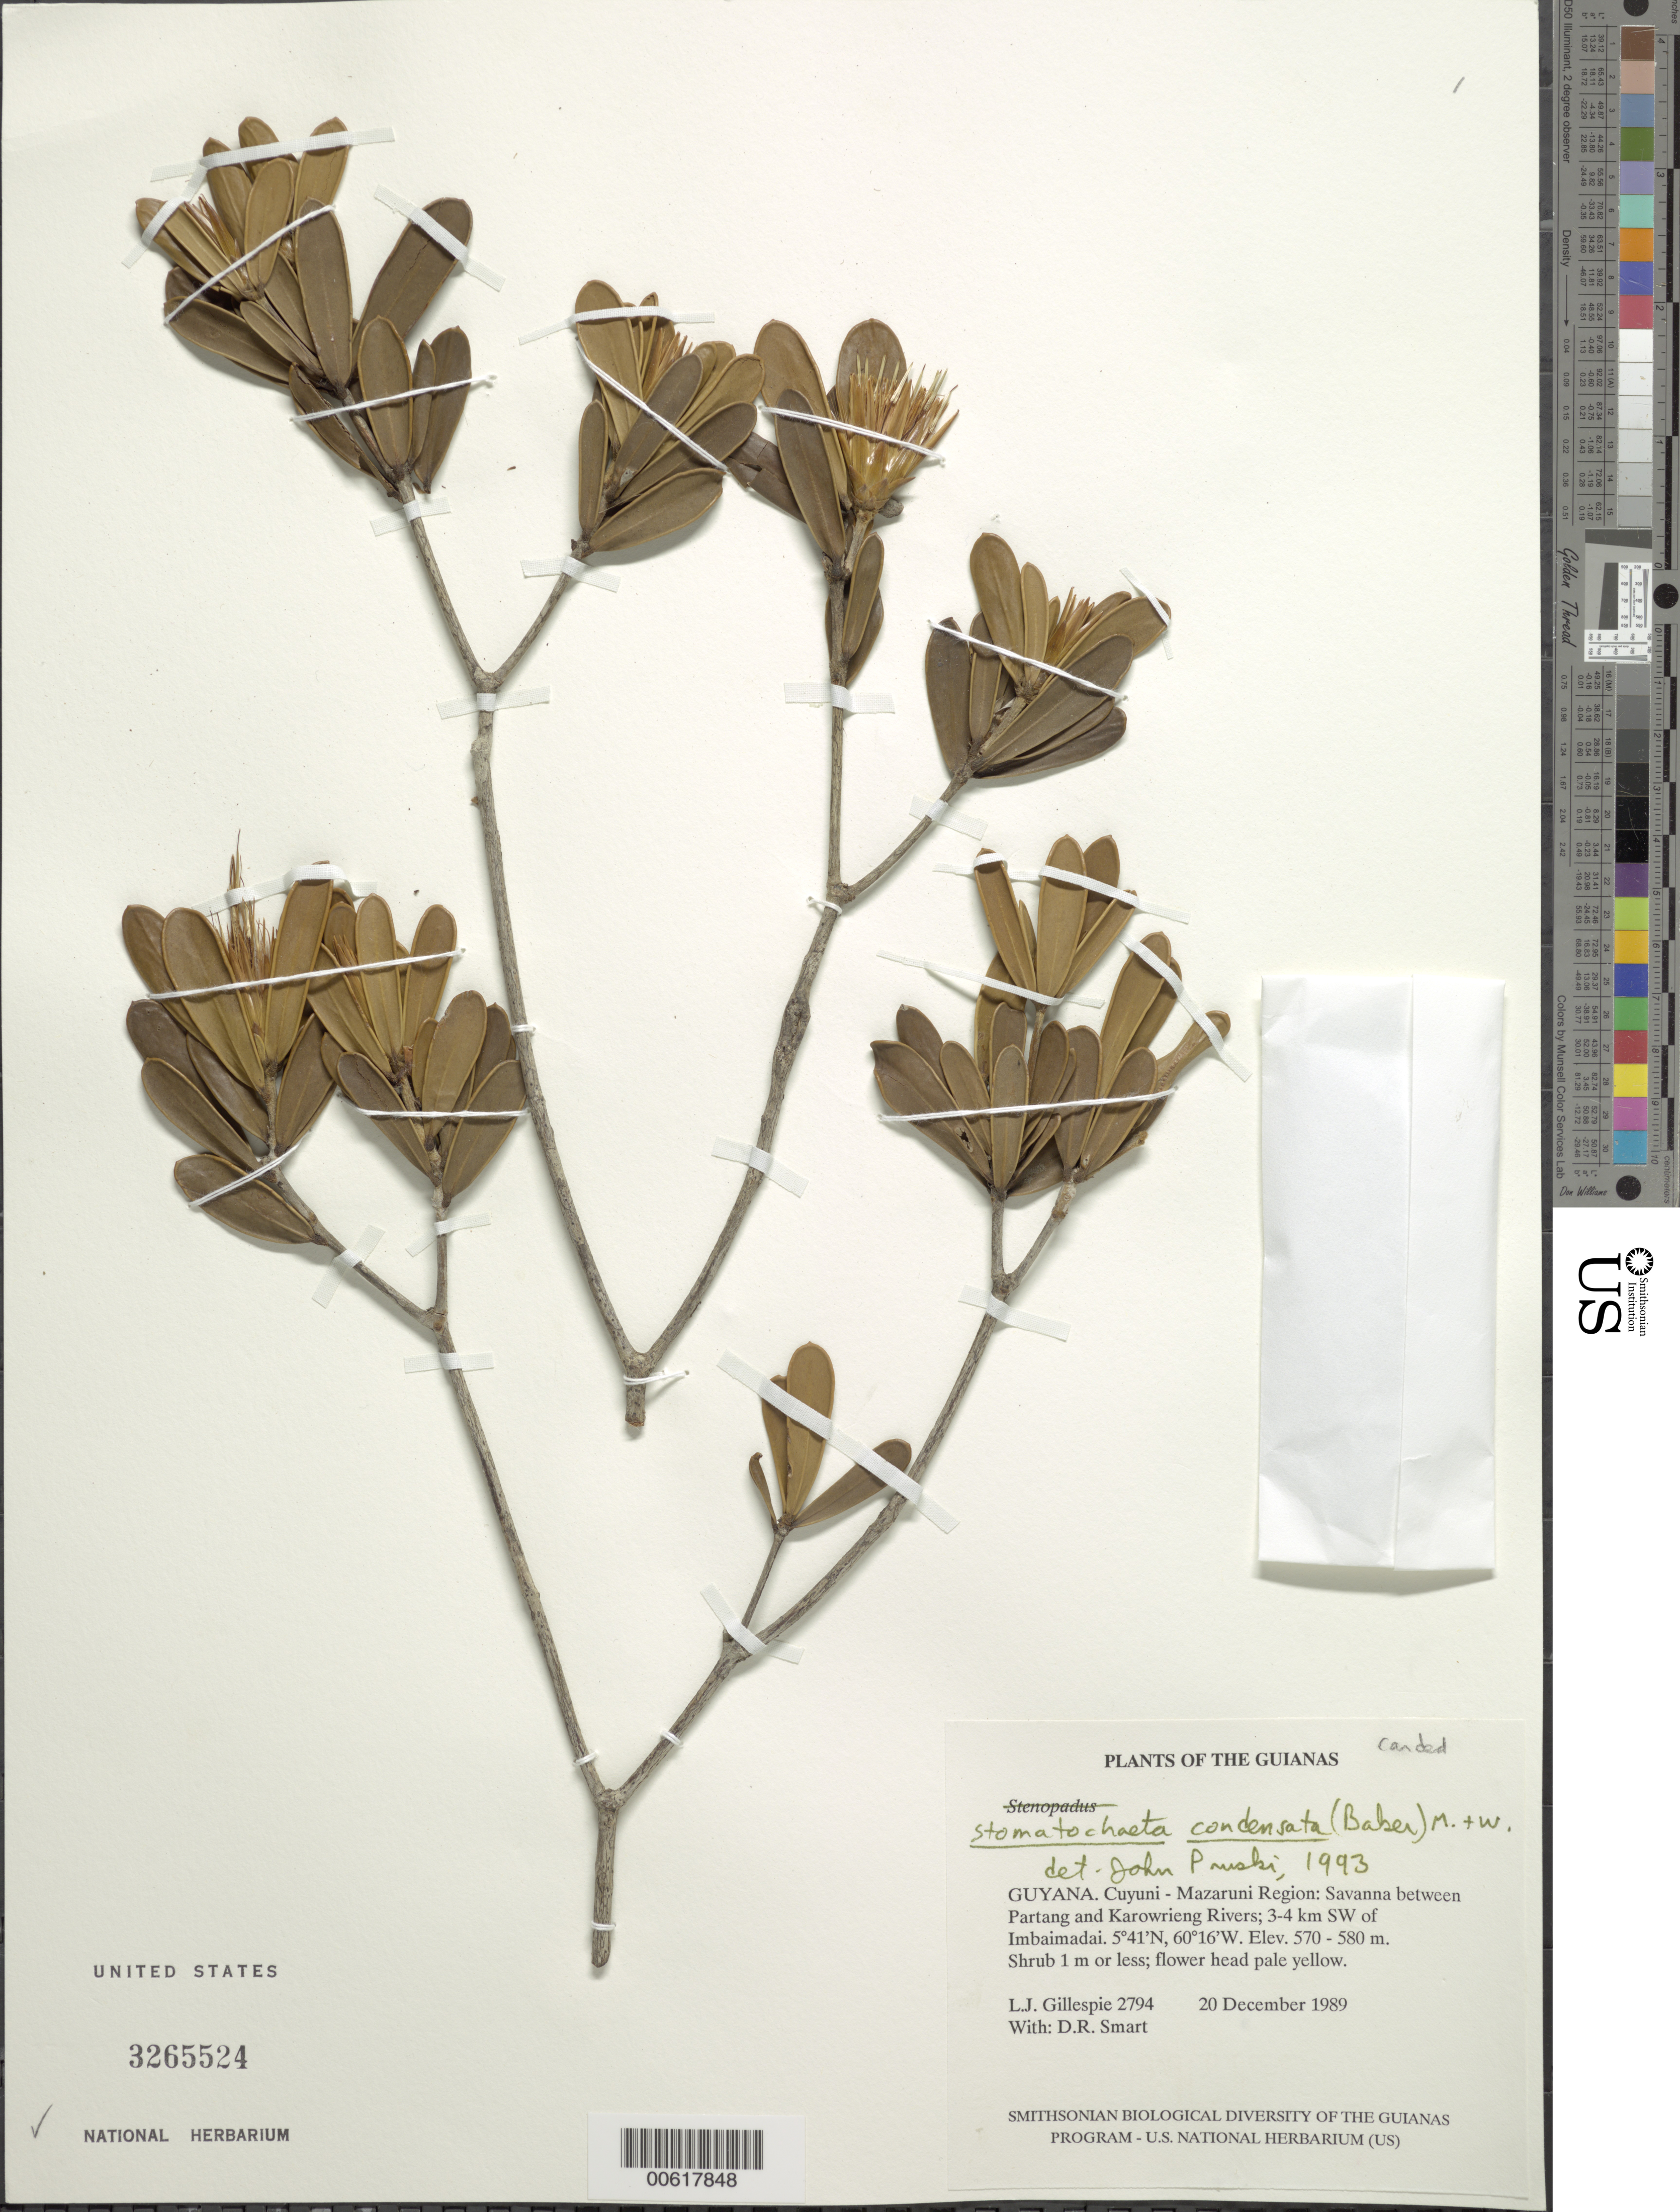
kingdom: Plantae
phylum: Tracheophyta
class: Magnoliopsida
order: Asterales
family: Asteraceae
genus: Stomatochaeta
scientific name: Stomatochaeta condensata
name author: (Baker) Maguire & Wurdack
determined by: Pruski, J. F.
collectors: L. J. Gillespie & D. R. Smart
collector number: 2794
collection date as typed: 20 December 1989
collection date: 1989-12-20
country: Guyana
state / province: Cuyuni-Mazaruni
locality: Between Partang and Karowrieng Rivers; 3-4 km SW of Imbaimadai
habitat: Savanna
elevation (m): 570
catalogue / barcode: US 3265524